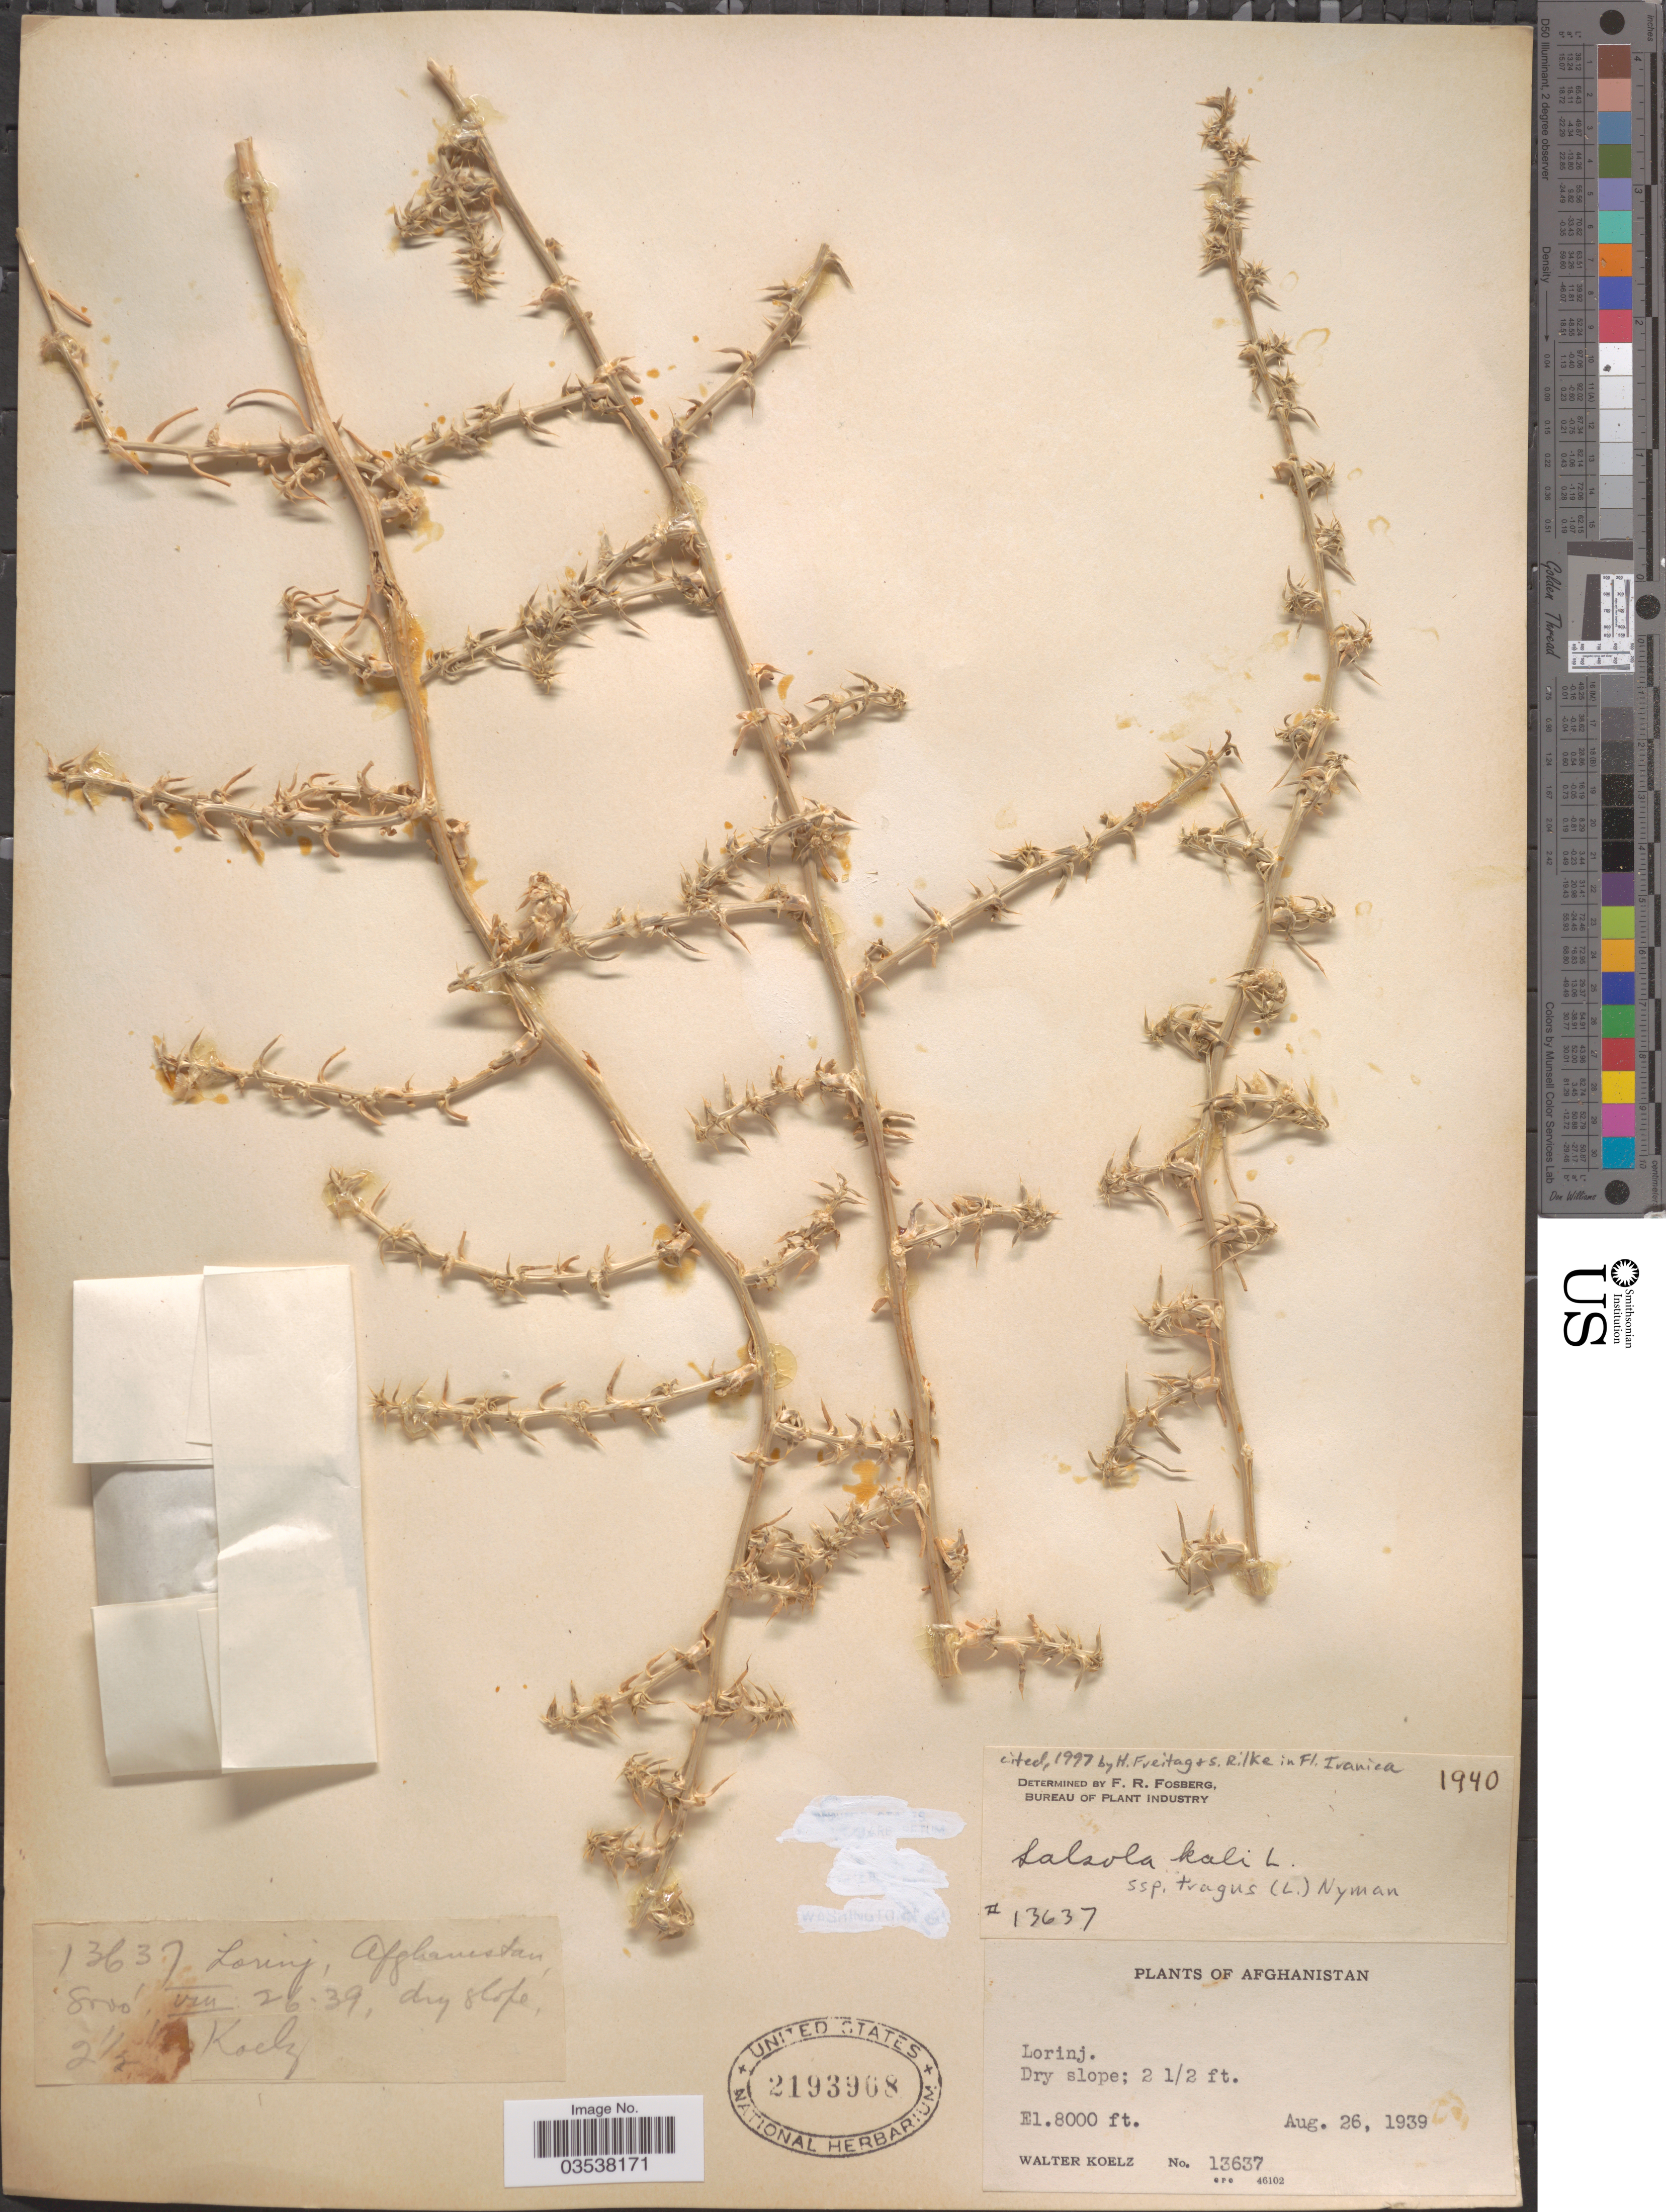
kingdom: Plantae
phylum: Tracheophyta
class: Magnoliopsida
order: Caryophyllales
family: Amaranthaceae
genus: Salsola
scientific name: Salsola kali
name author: L.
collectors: W. N. Koelz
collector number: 13637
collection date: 1939-08-26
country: Afghanistan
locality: Lorinj.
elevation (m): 2438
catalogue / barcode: US 2193908